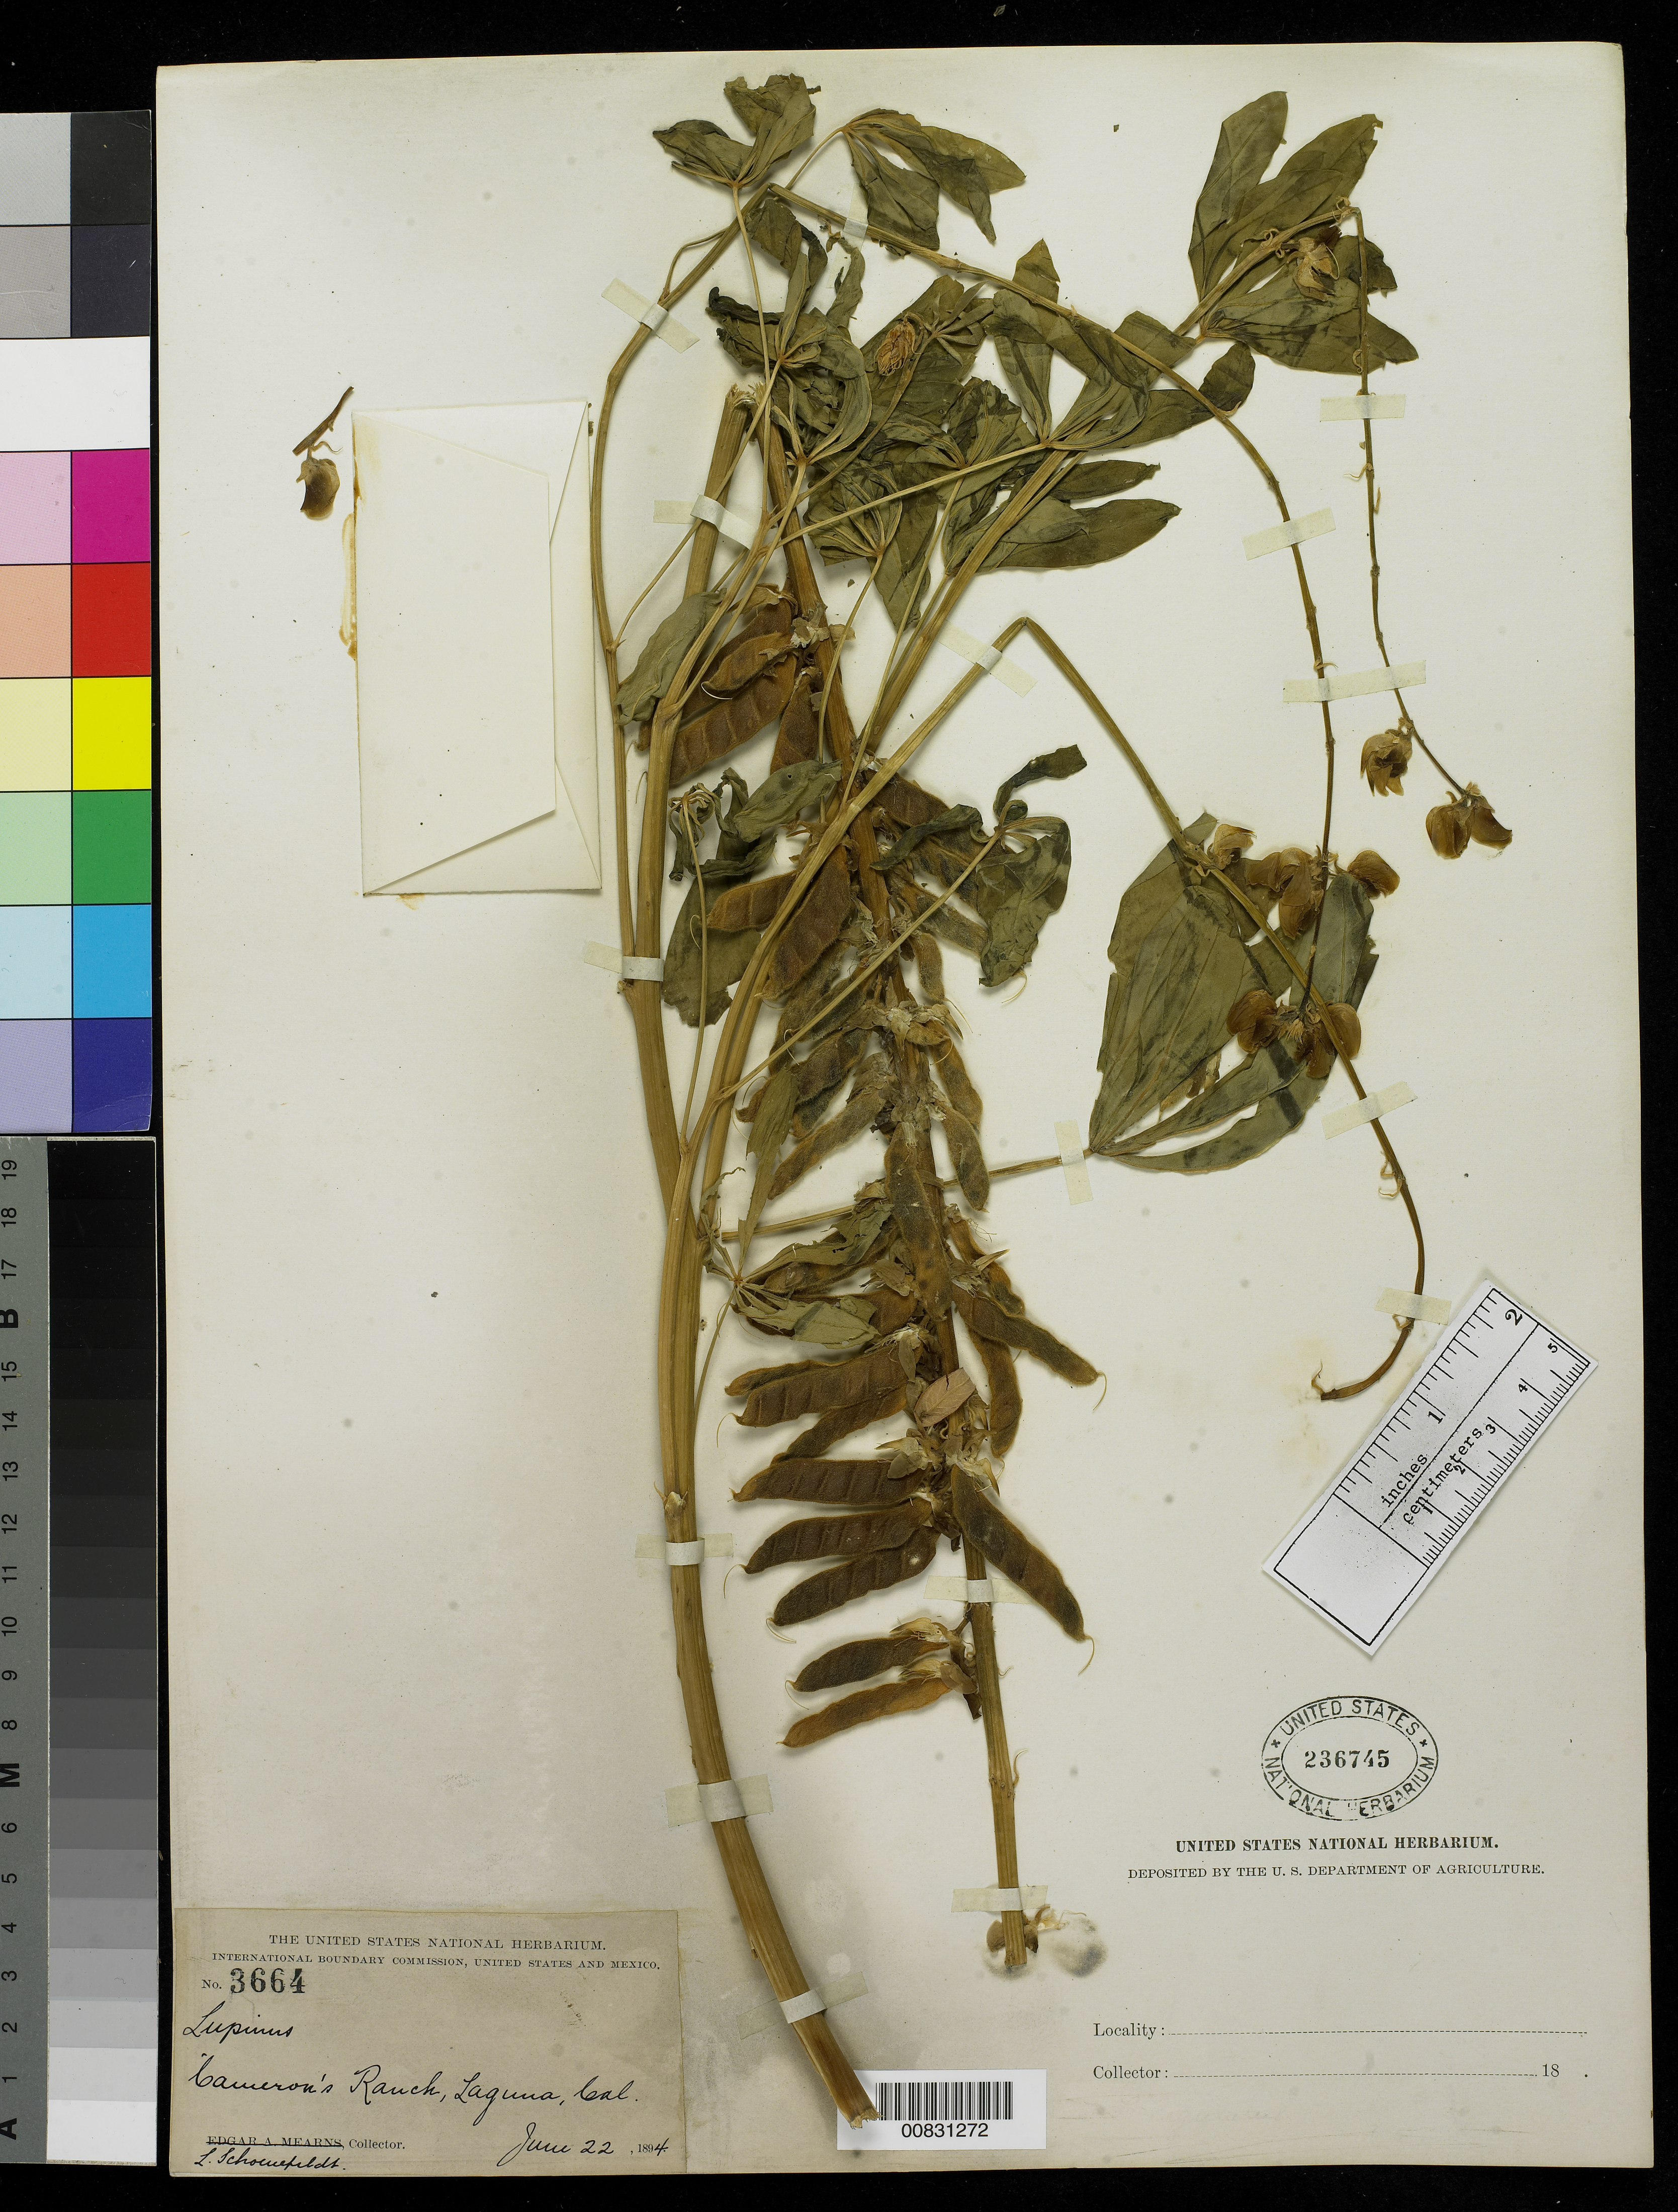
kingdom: Plantae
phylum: Tracheophyta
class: Magnoliopsida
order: Fabales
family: Fabaceae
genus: Lupinus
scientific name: Lupinus sp.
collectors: L. Schoenfeldt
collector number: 3664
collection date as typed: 22 Jun 1894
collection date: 1894-06-22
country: United States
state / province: California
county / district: Orange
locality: Cameron's Ranch, Laguna, California.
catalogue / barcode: US 236745